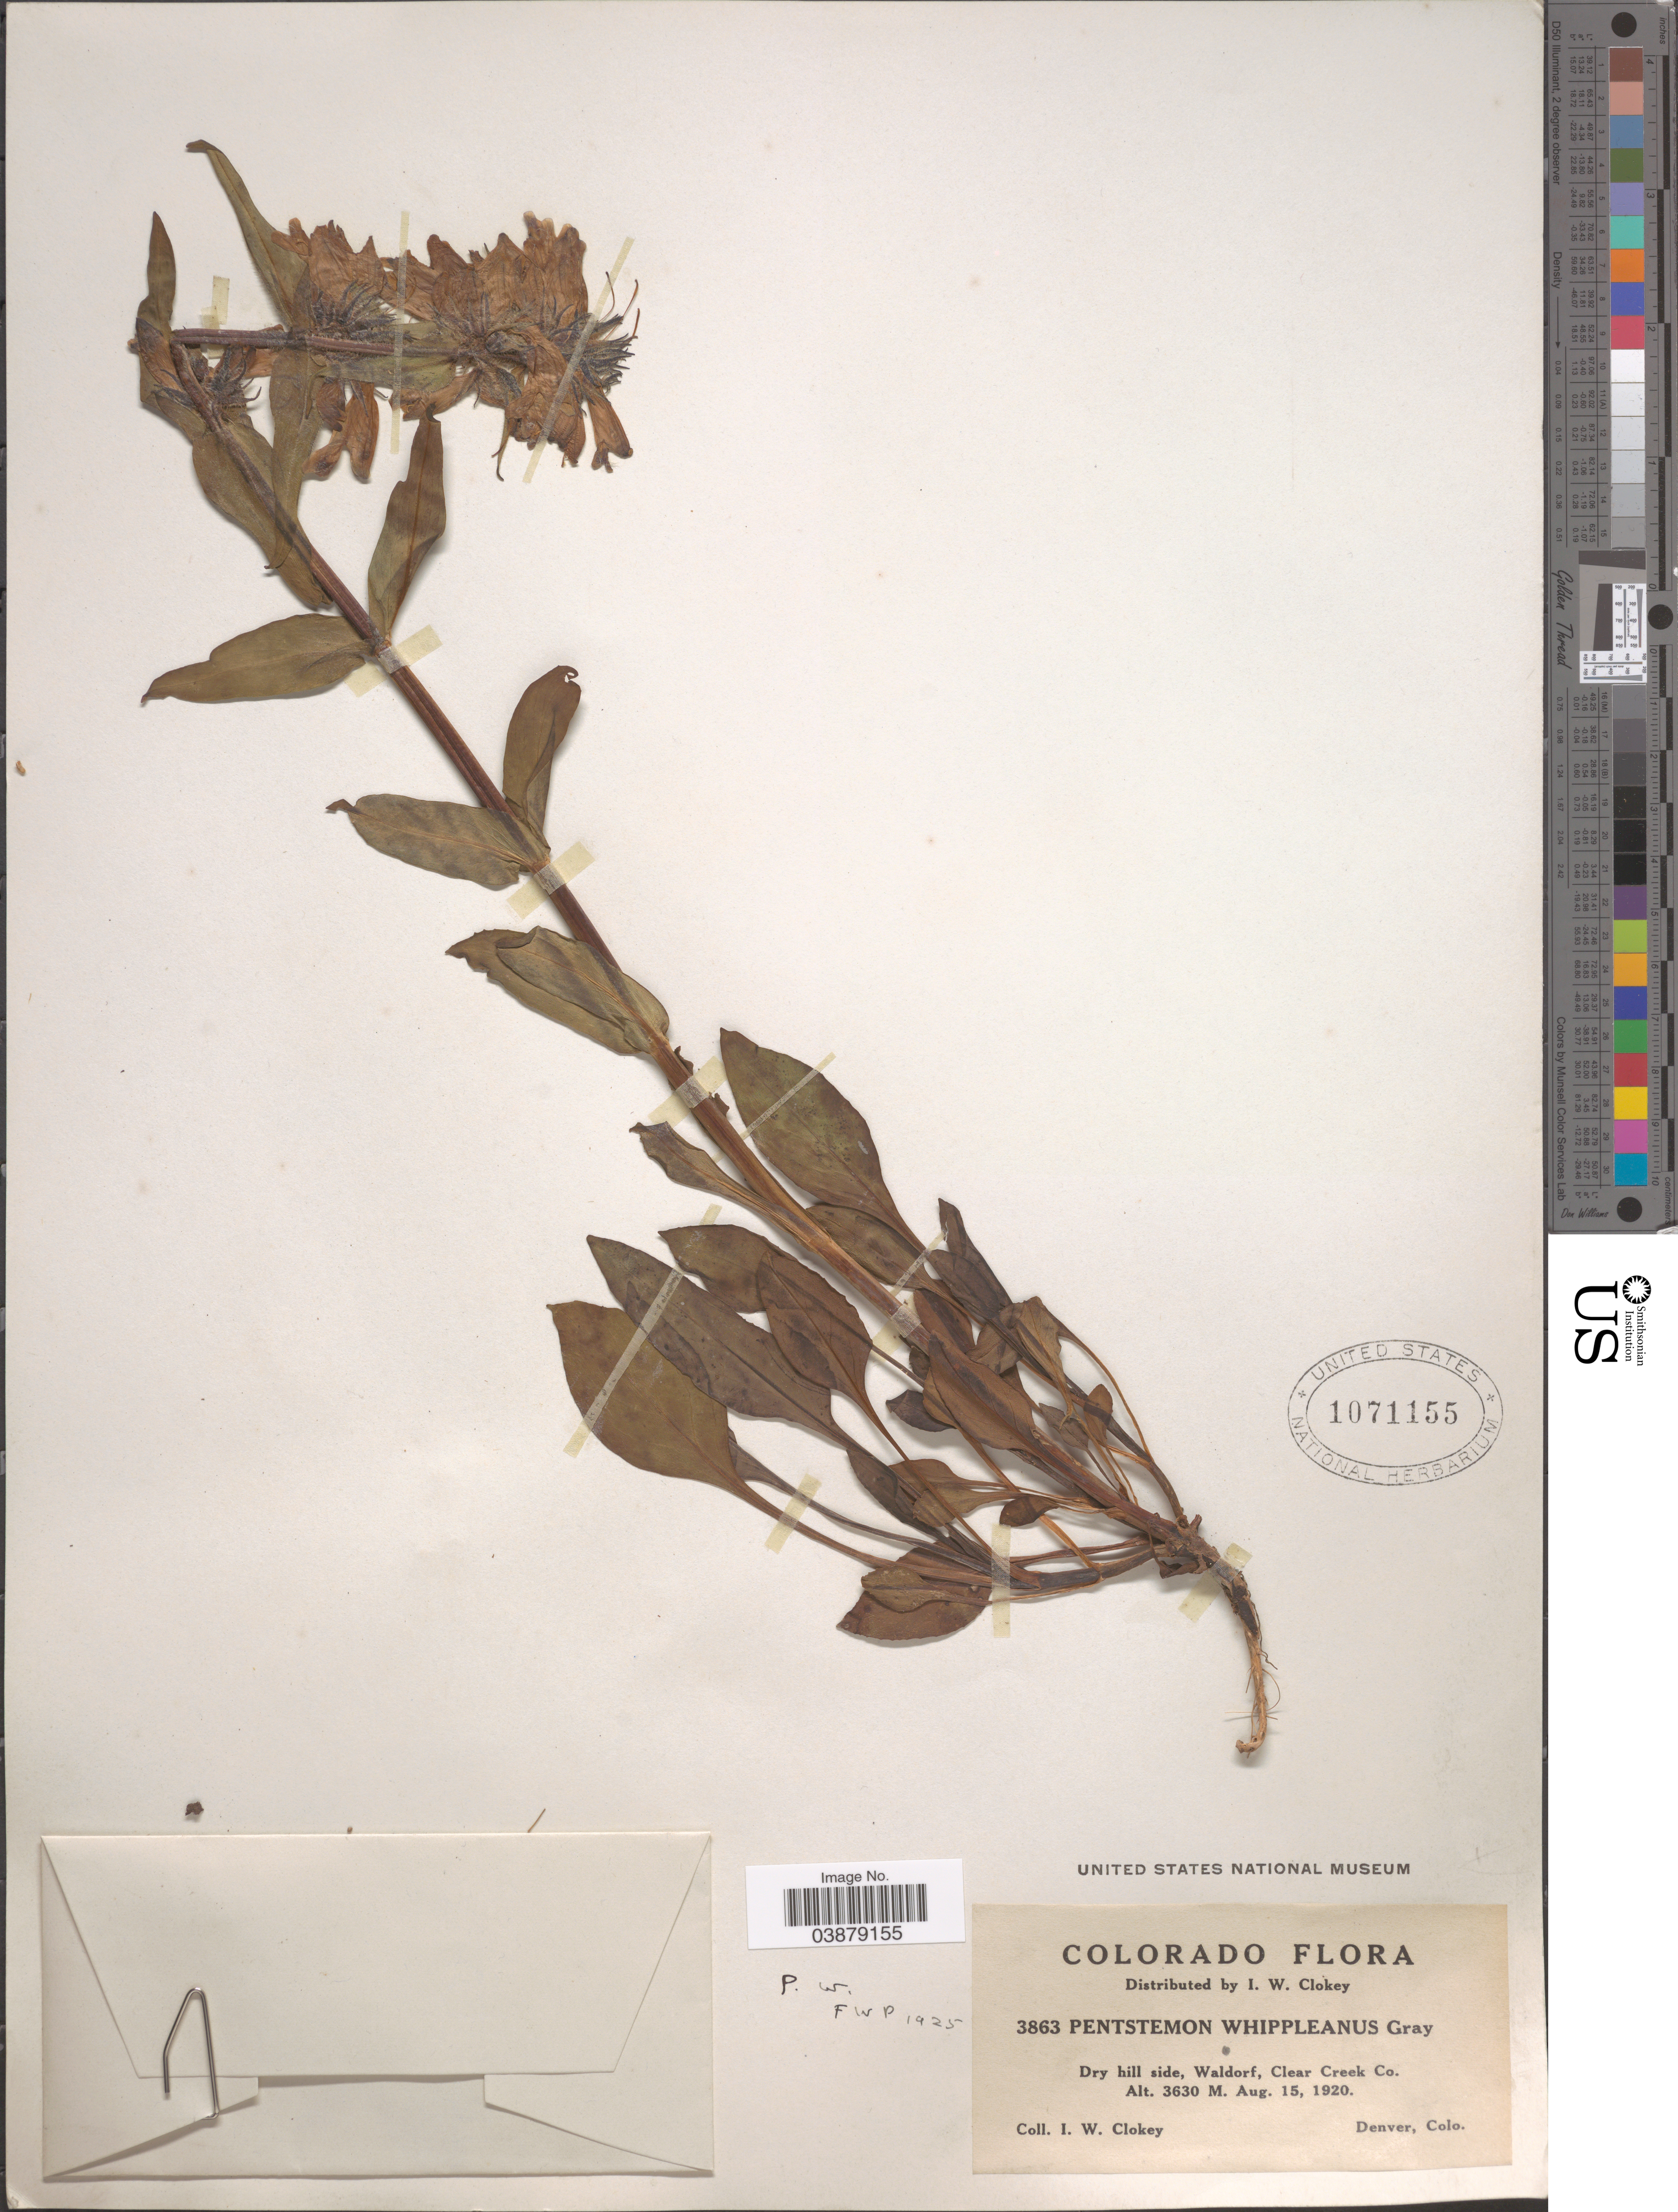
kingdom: Plantae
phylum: Tracheophyta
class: Magnoliopsida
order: Lamiales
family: Plantaginaceae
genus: Penstemon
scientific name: Penstemon whippleanus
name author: A. Gray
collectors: I. W. Clokey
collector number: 3863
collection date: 1920-08-15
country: United States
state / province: Colorado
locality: Waldorf, Clear Creek Co. Denver.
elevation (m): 3630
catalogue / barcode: US 1071155